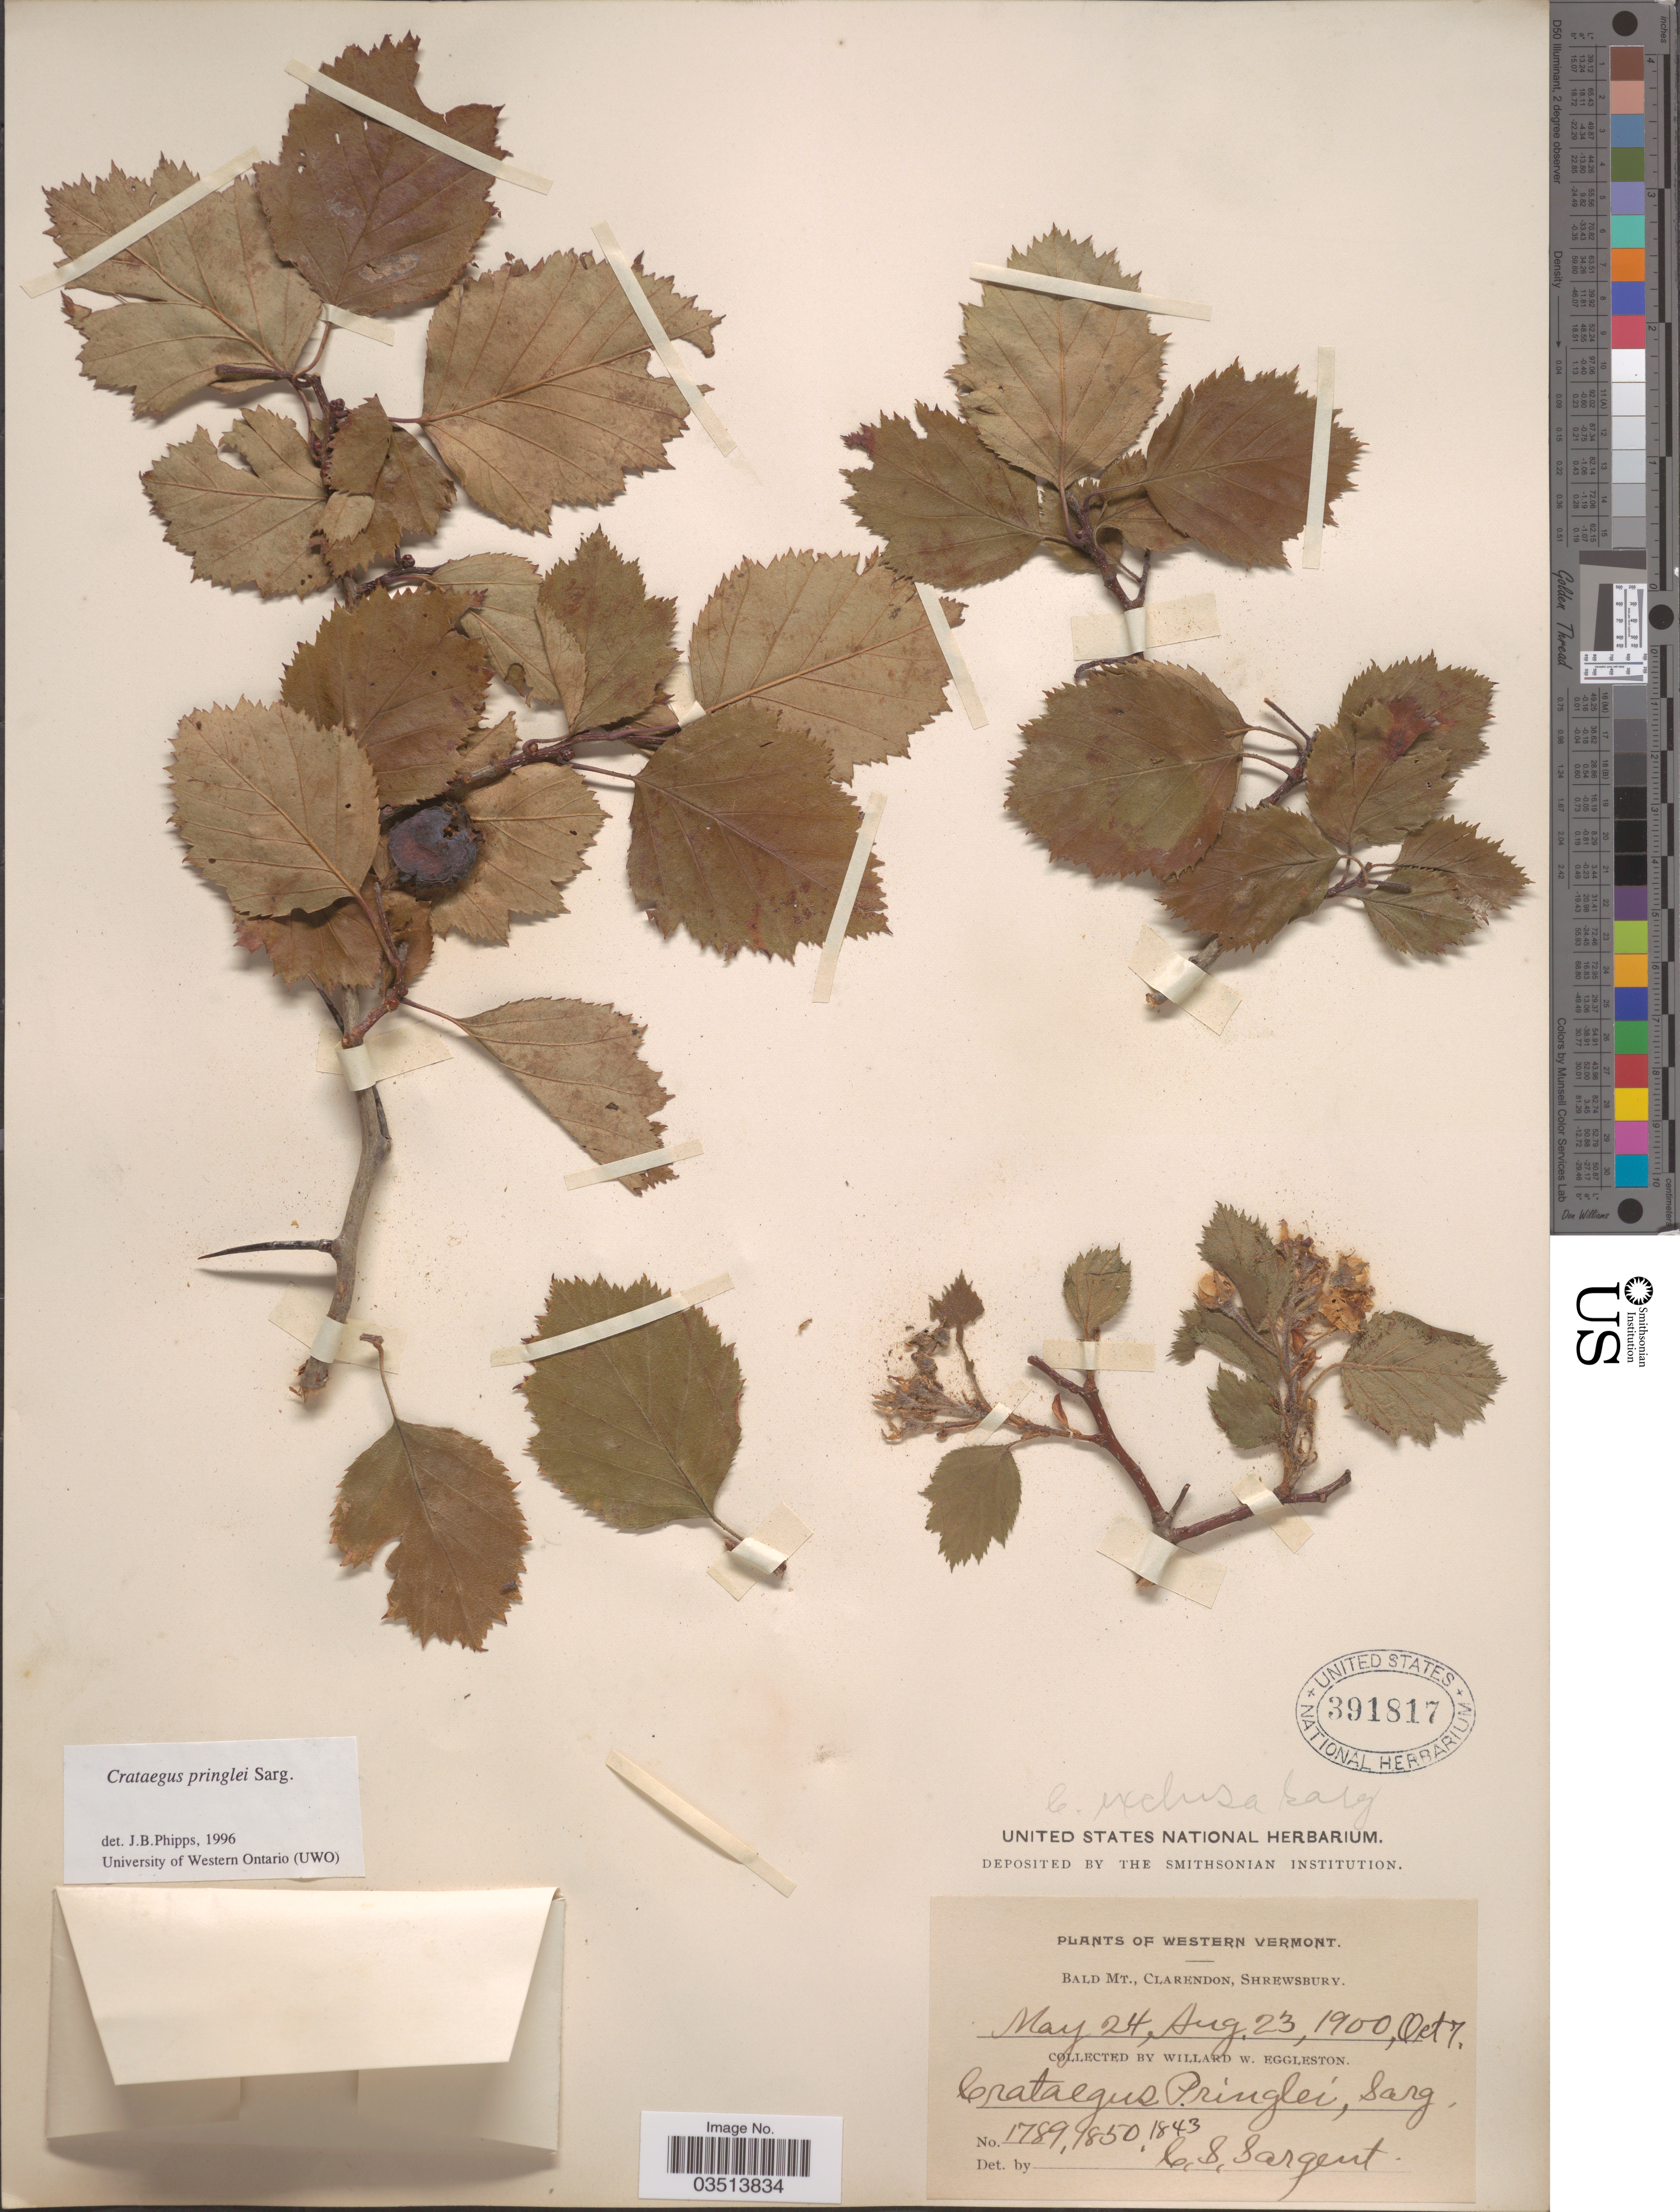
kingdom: Plantae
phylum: Tracheophyta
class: Magnoliopsida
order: Rosales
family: Rosaceae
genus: Crataegus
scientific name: Crataegus coccinea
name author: Ashe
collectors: W. W. Eggleston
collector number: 1789/1850/1843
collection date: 1900-05-24/1900-10-07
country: United States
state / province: Vermont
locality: Western Vermont. Bald Mt., Clarendon, Shrewsbury.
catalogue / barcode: US 391817